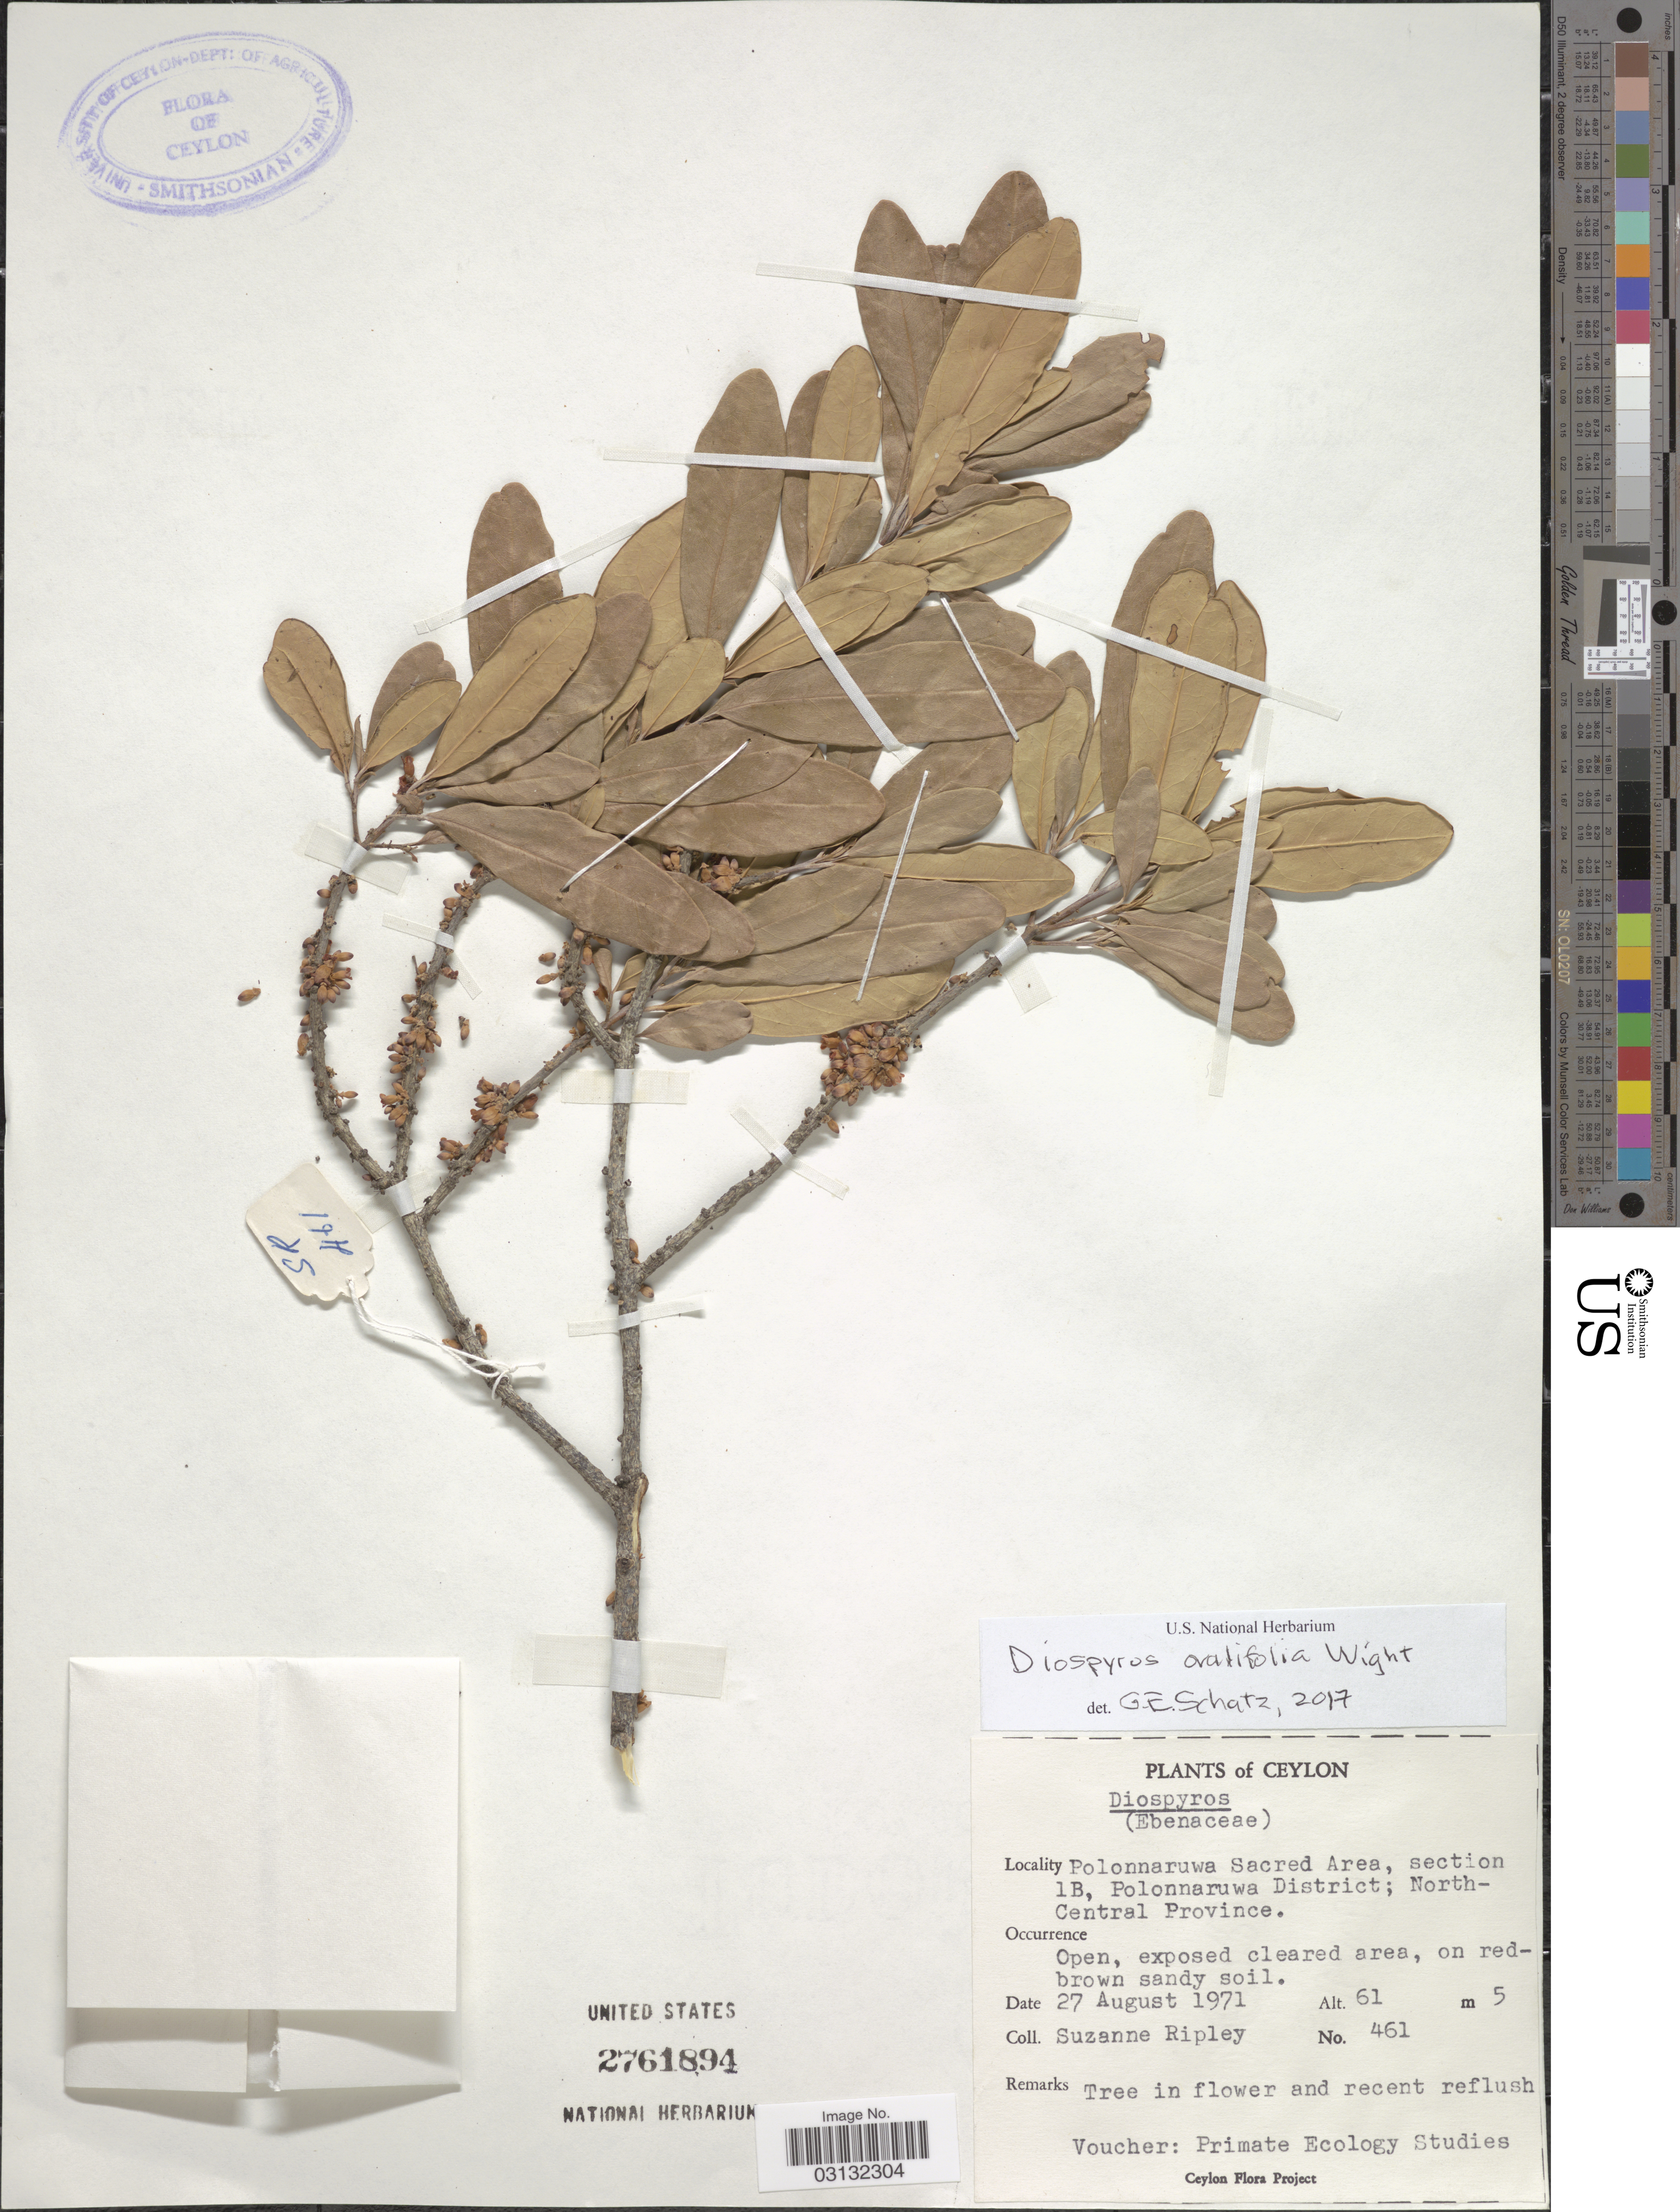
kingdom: Plantae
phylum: Tracheophyta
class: Magnoliopsida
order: Ericales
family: Ebenaceae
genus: Diospyros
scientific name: Diospyros ovalifolia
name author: Wight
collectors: S. Ripley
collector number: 461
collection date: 1971-08-27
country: Sri Lanka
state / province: North Central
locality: Ceylon. Polonnaruwa Sacred Area, section 1B, Polonnaruwa District.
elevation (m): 61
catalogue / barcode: US 2761894